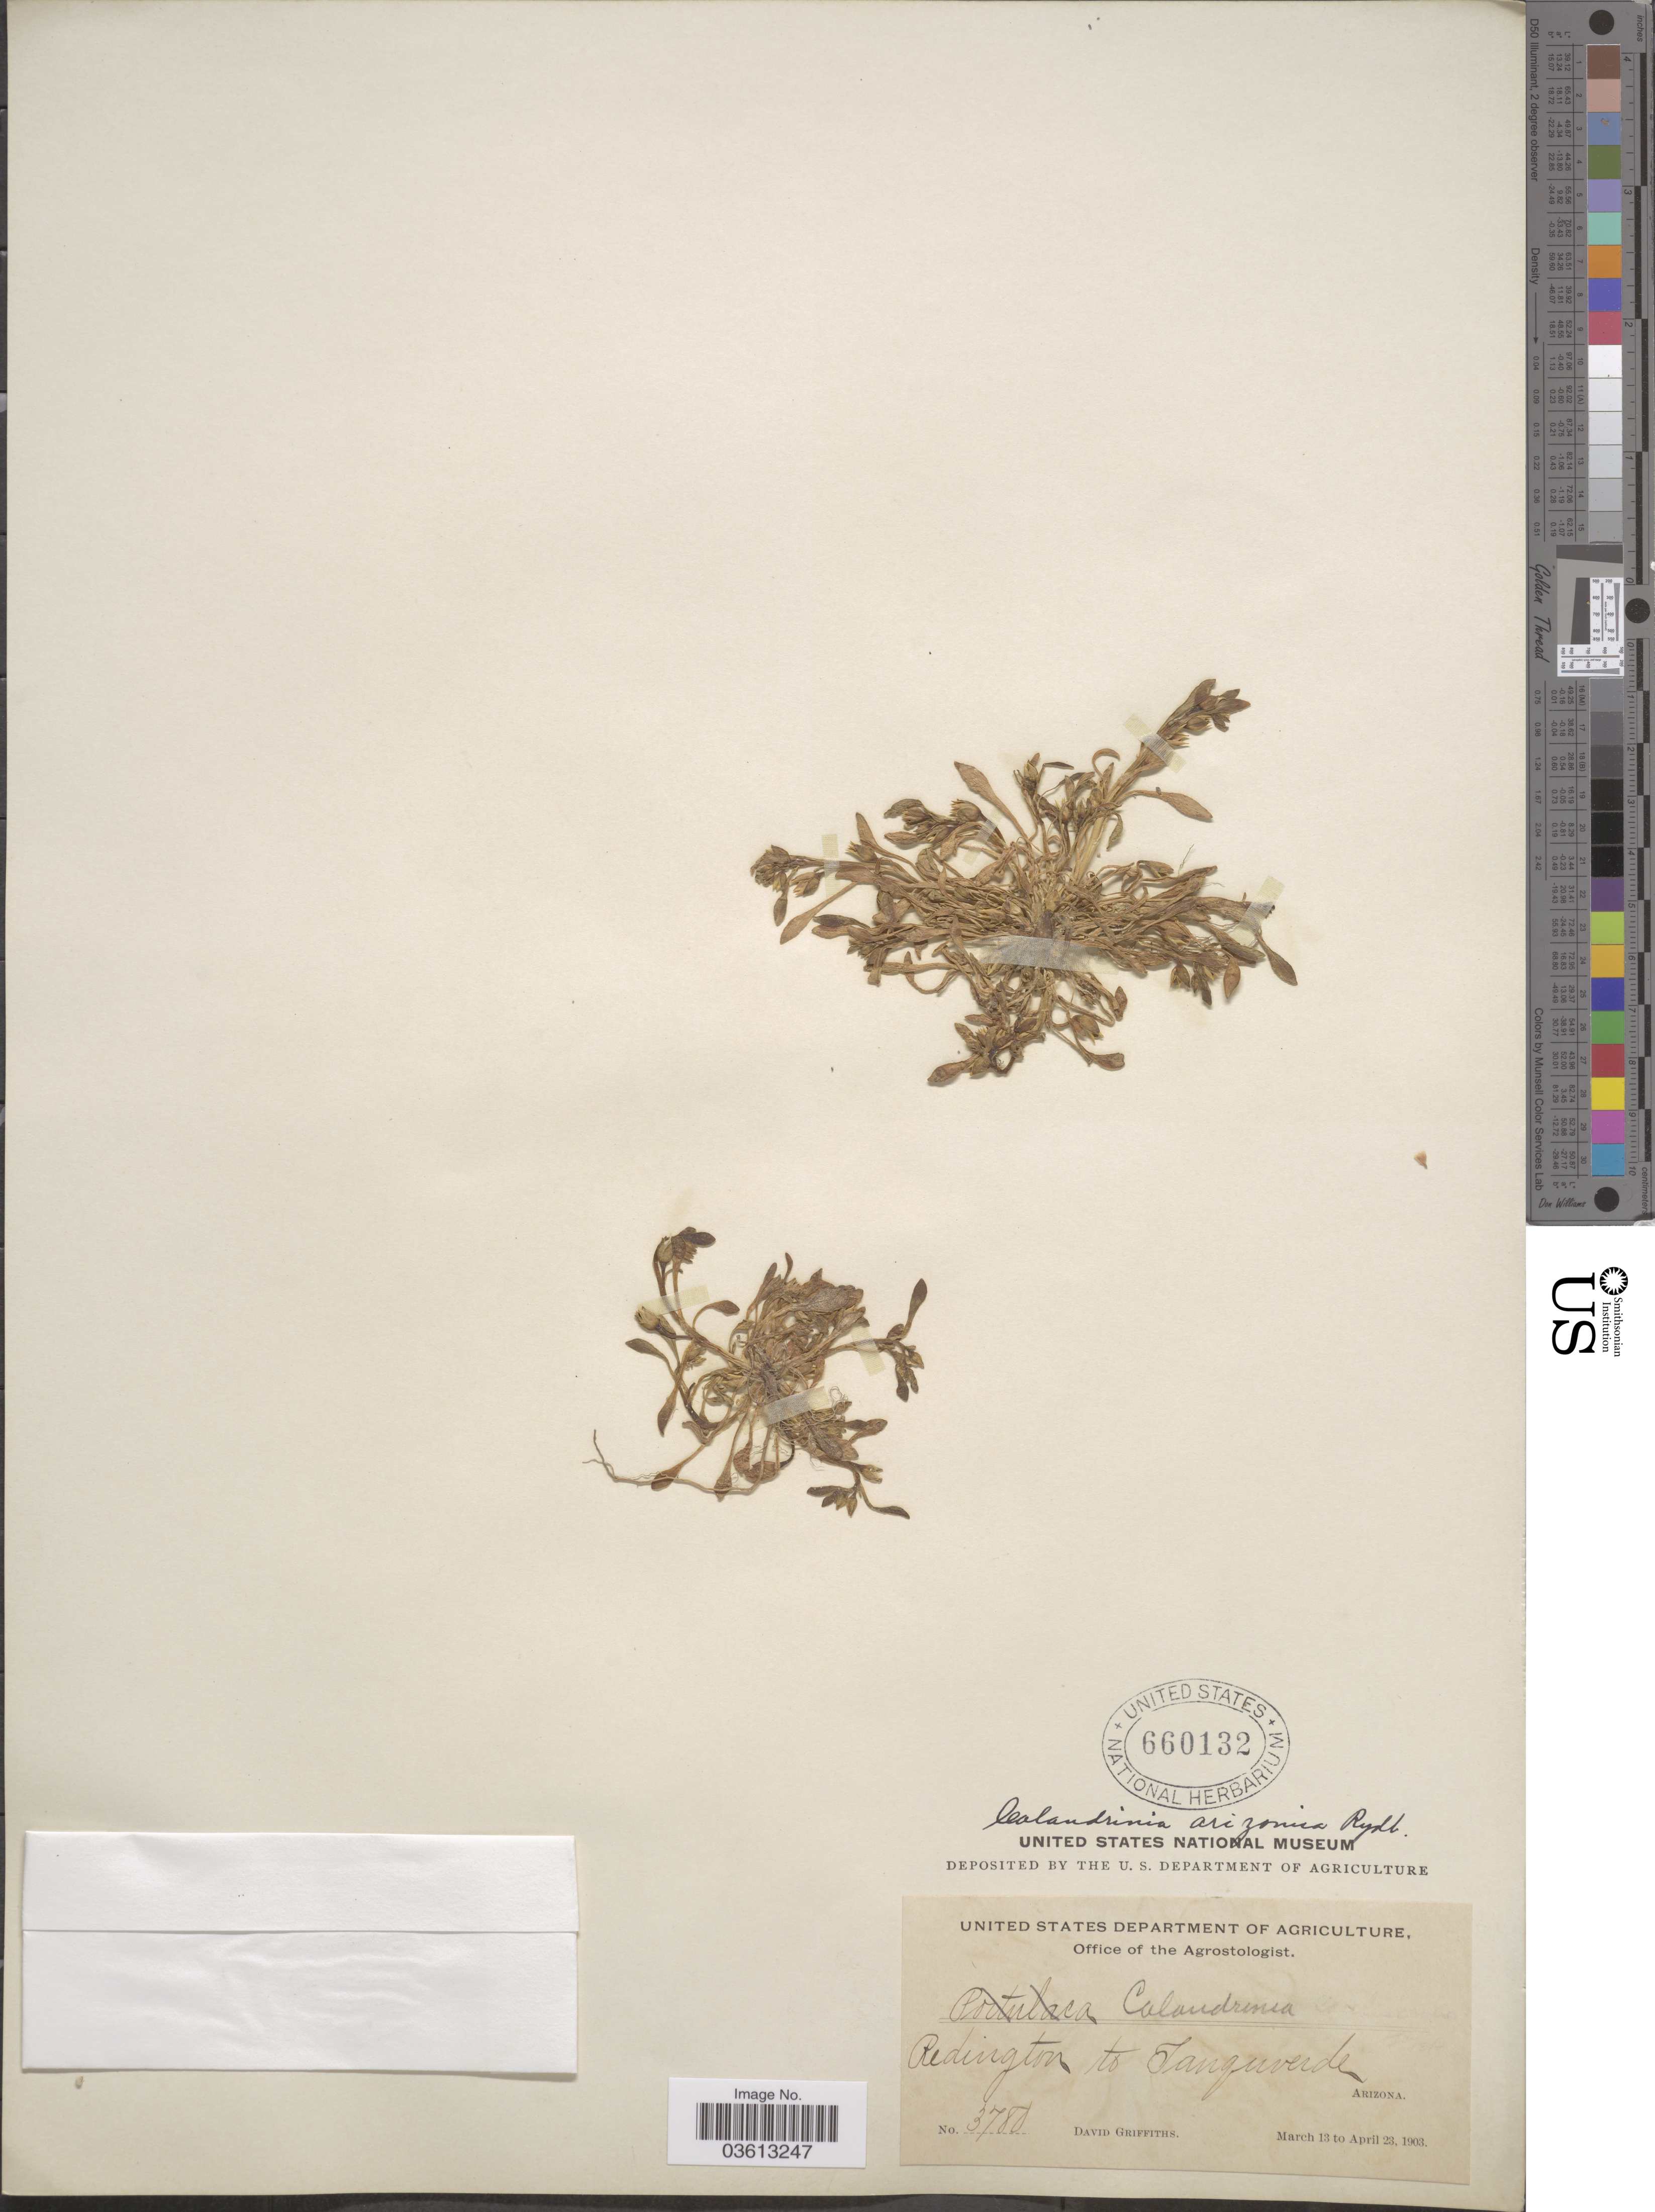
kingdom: Plantae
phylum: Tracheophyta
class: Magnoliopsida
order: Caryophyllales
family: Montiaceae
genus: Calandrinia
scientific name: Calandrinia ciliata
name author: (Ruiz & Pav.) DC.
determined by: Strong, Mark T., (BOT), Smithsonian Institution - National Museum of Natural History (UNITED STATES)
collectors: D. Griffiths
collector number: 3780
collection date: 1903-03-13/1903-04-23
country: United States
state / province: Arizona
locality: Redington to Tanquverde.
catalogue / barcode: US 660132